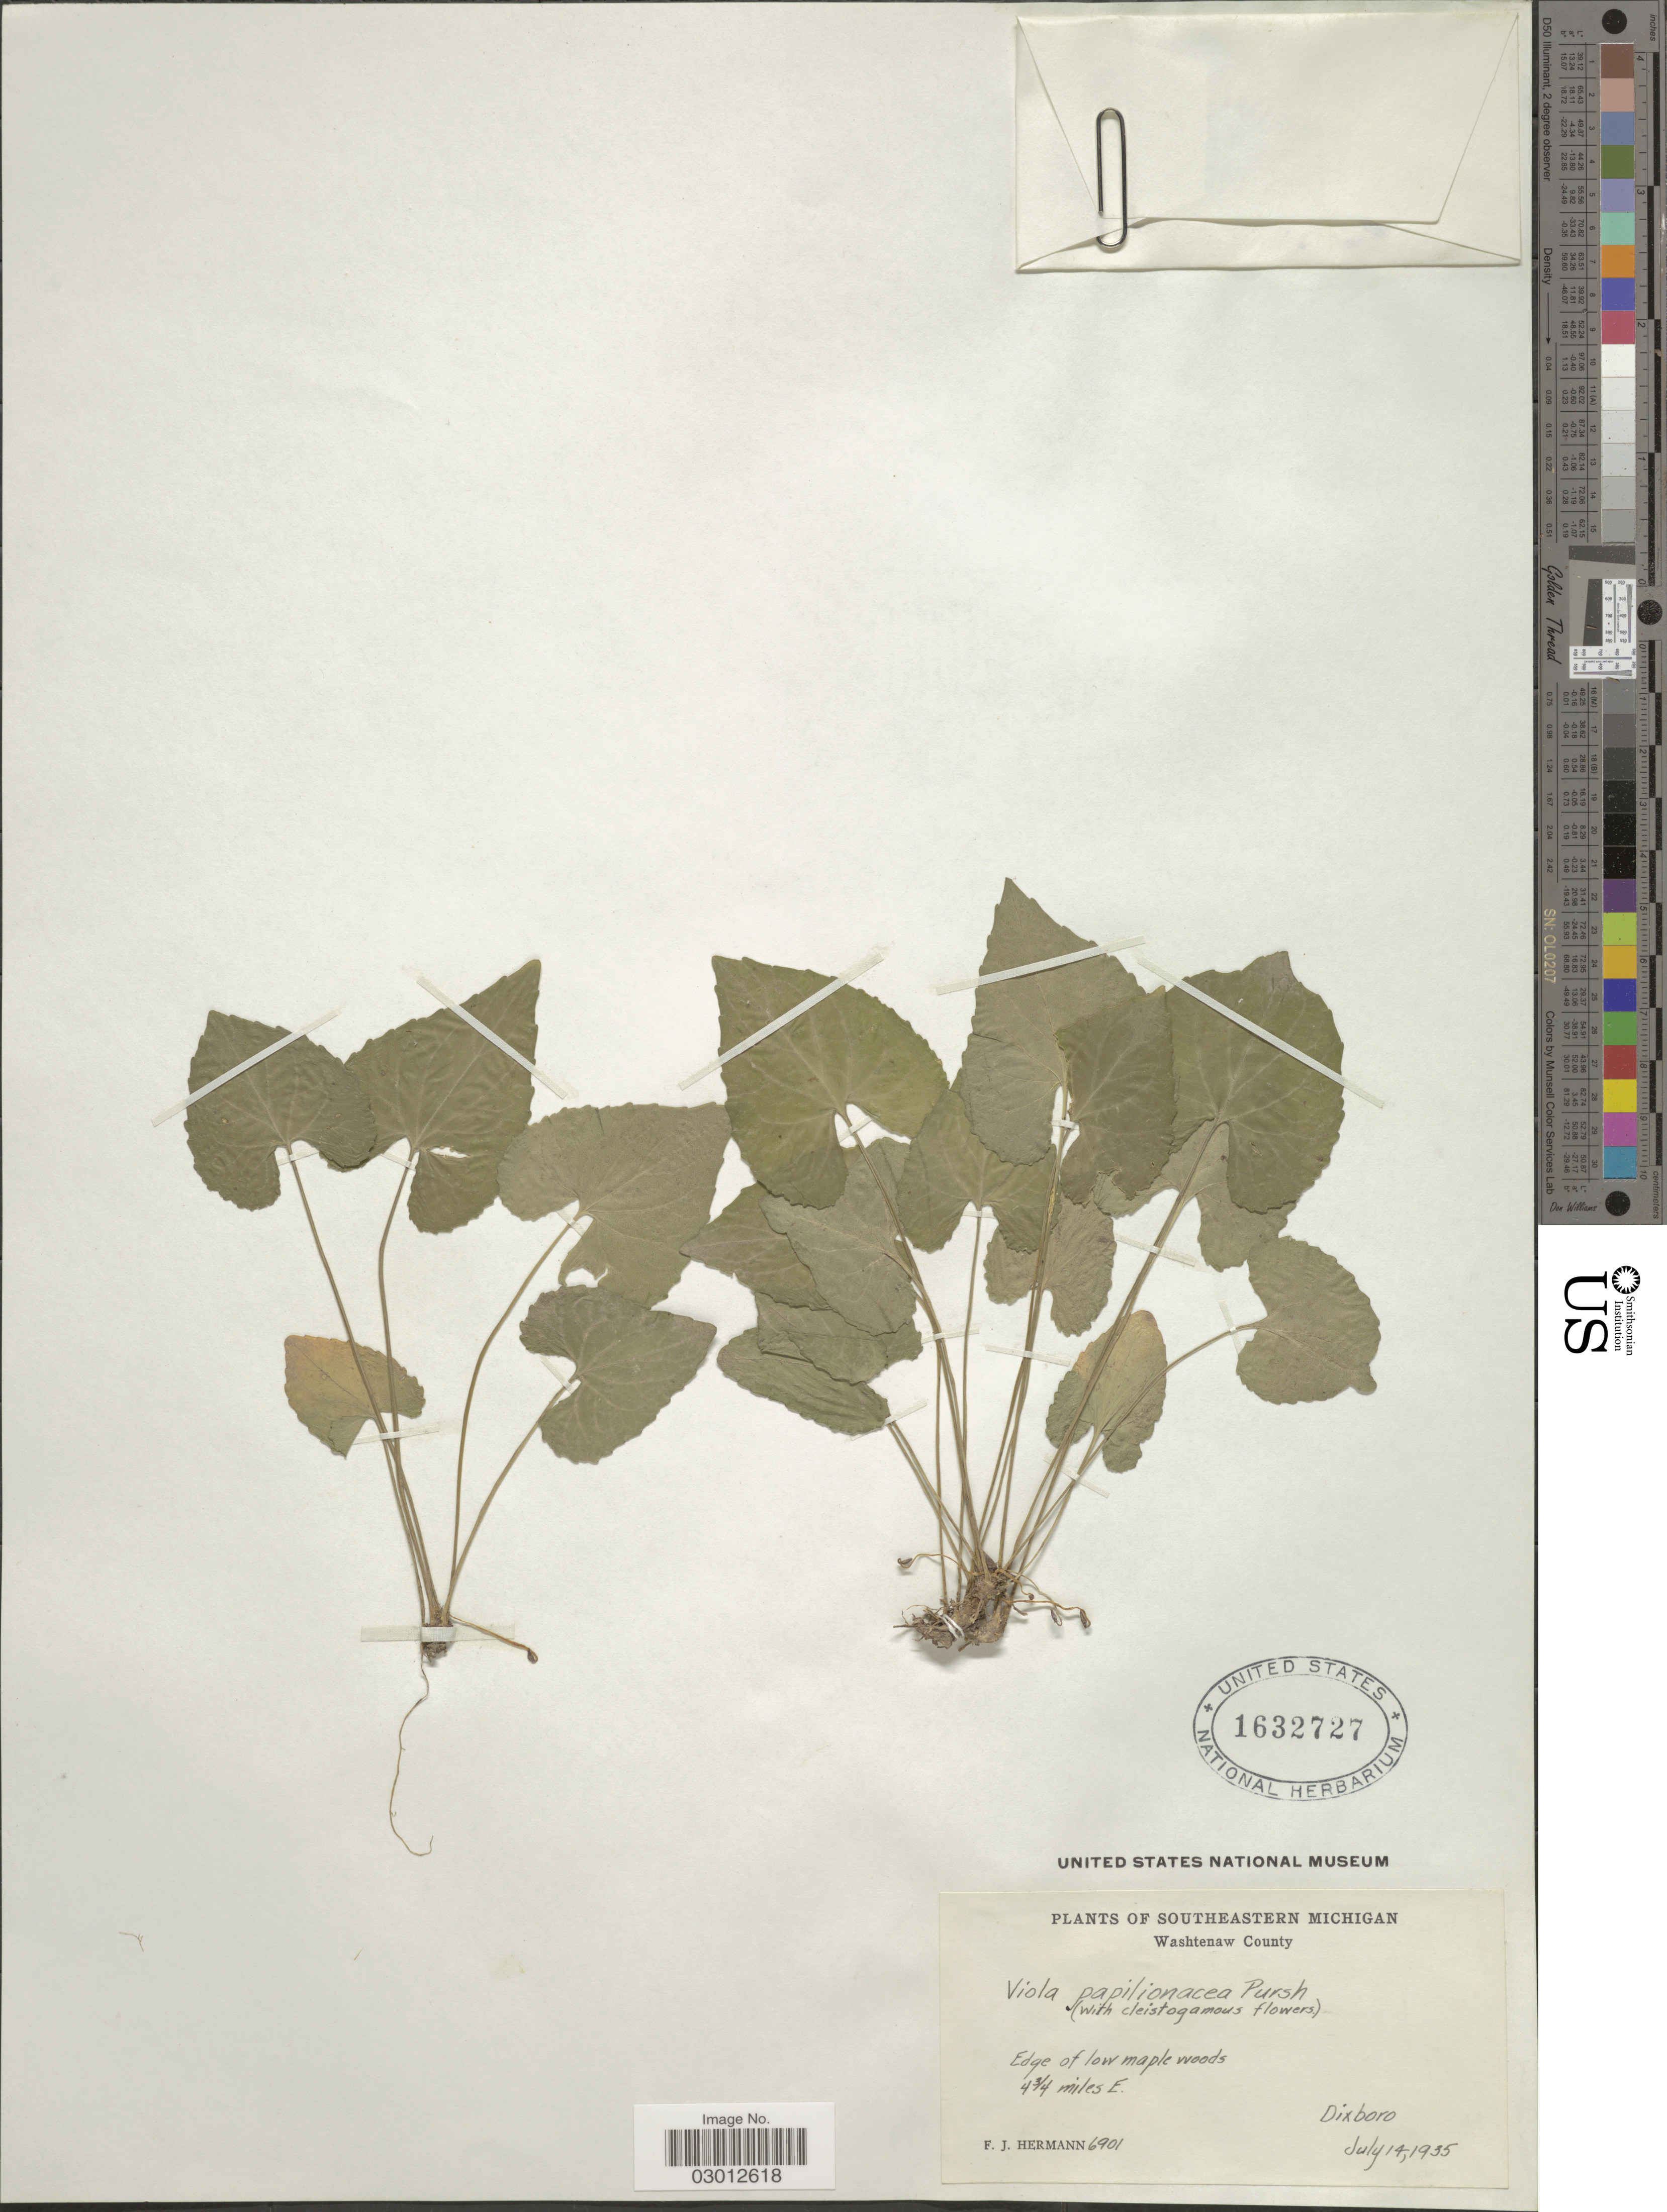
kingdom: Plantae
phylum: Tracheophyta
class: Magnoliopsida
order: Malpighiales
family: Violaceae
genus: Viola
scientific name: Viola papilionacea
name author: Pursh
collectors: F. J. Hermann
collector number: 6901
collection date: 1935-07-14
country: United States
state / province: Michigan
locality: Southeastern Michigan, Washtenaw County, Edge of low maple woods, 4¾ miles E., Dixboro.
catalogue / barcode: US 1632727